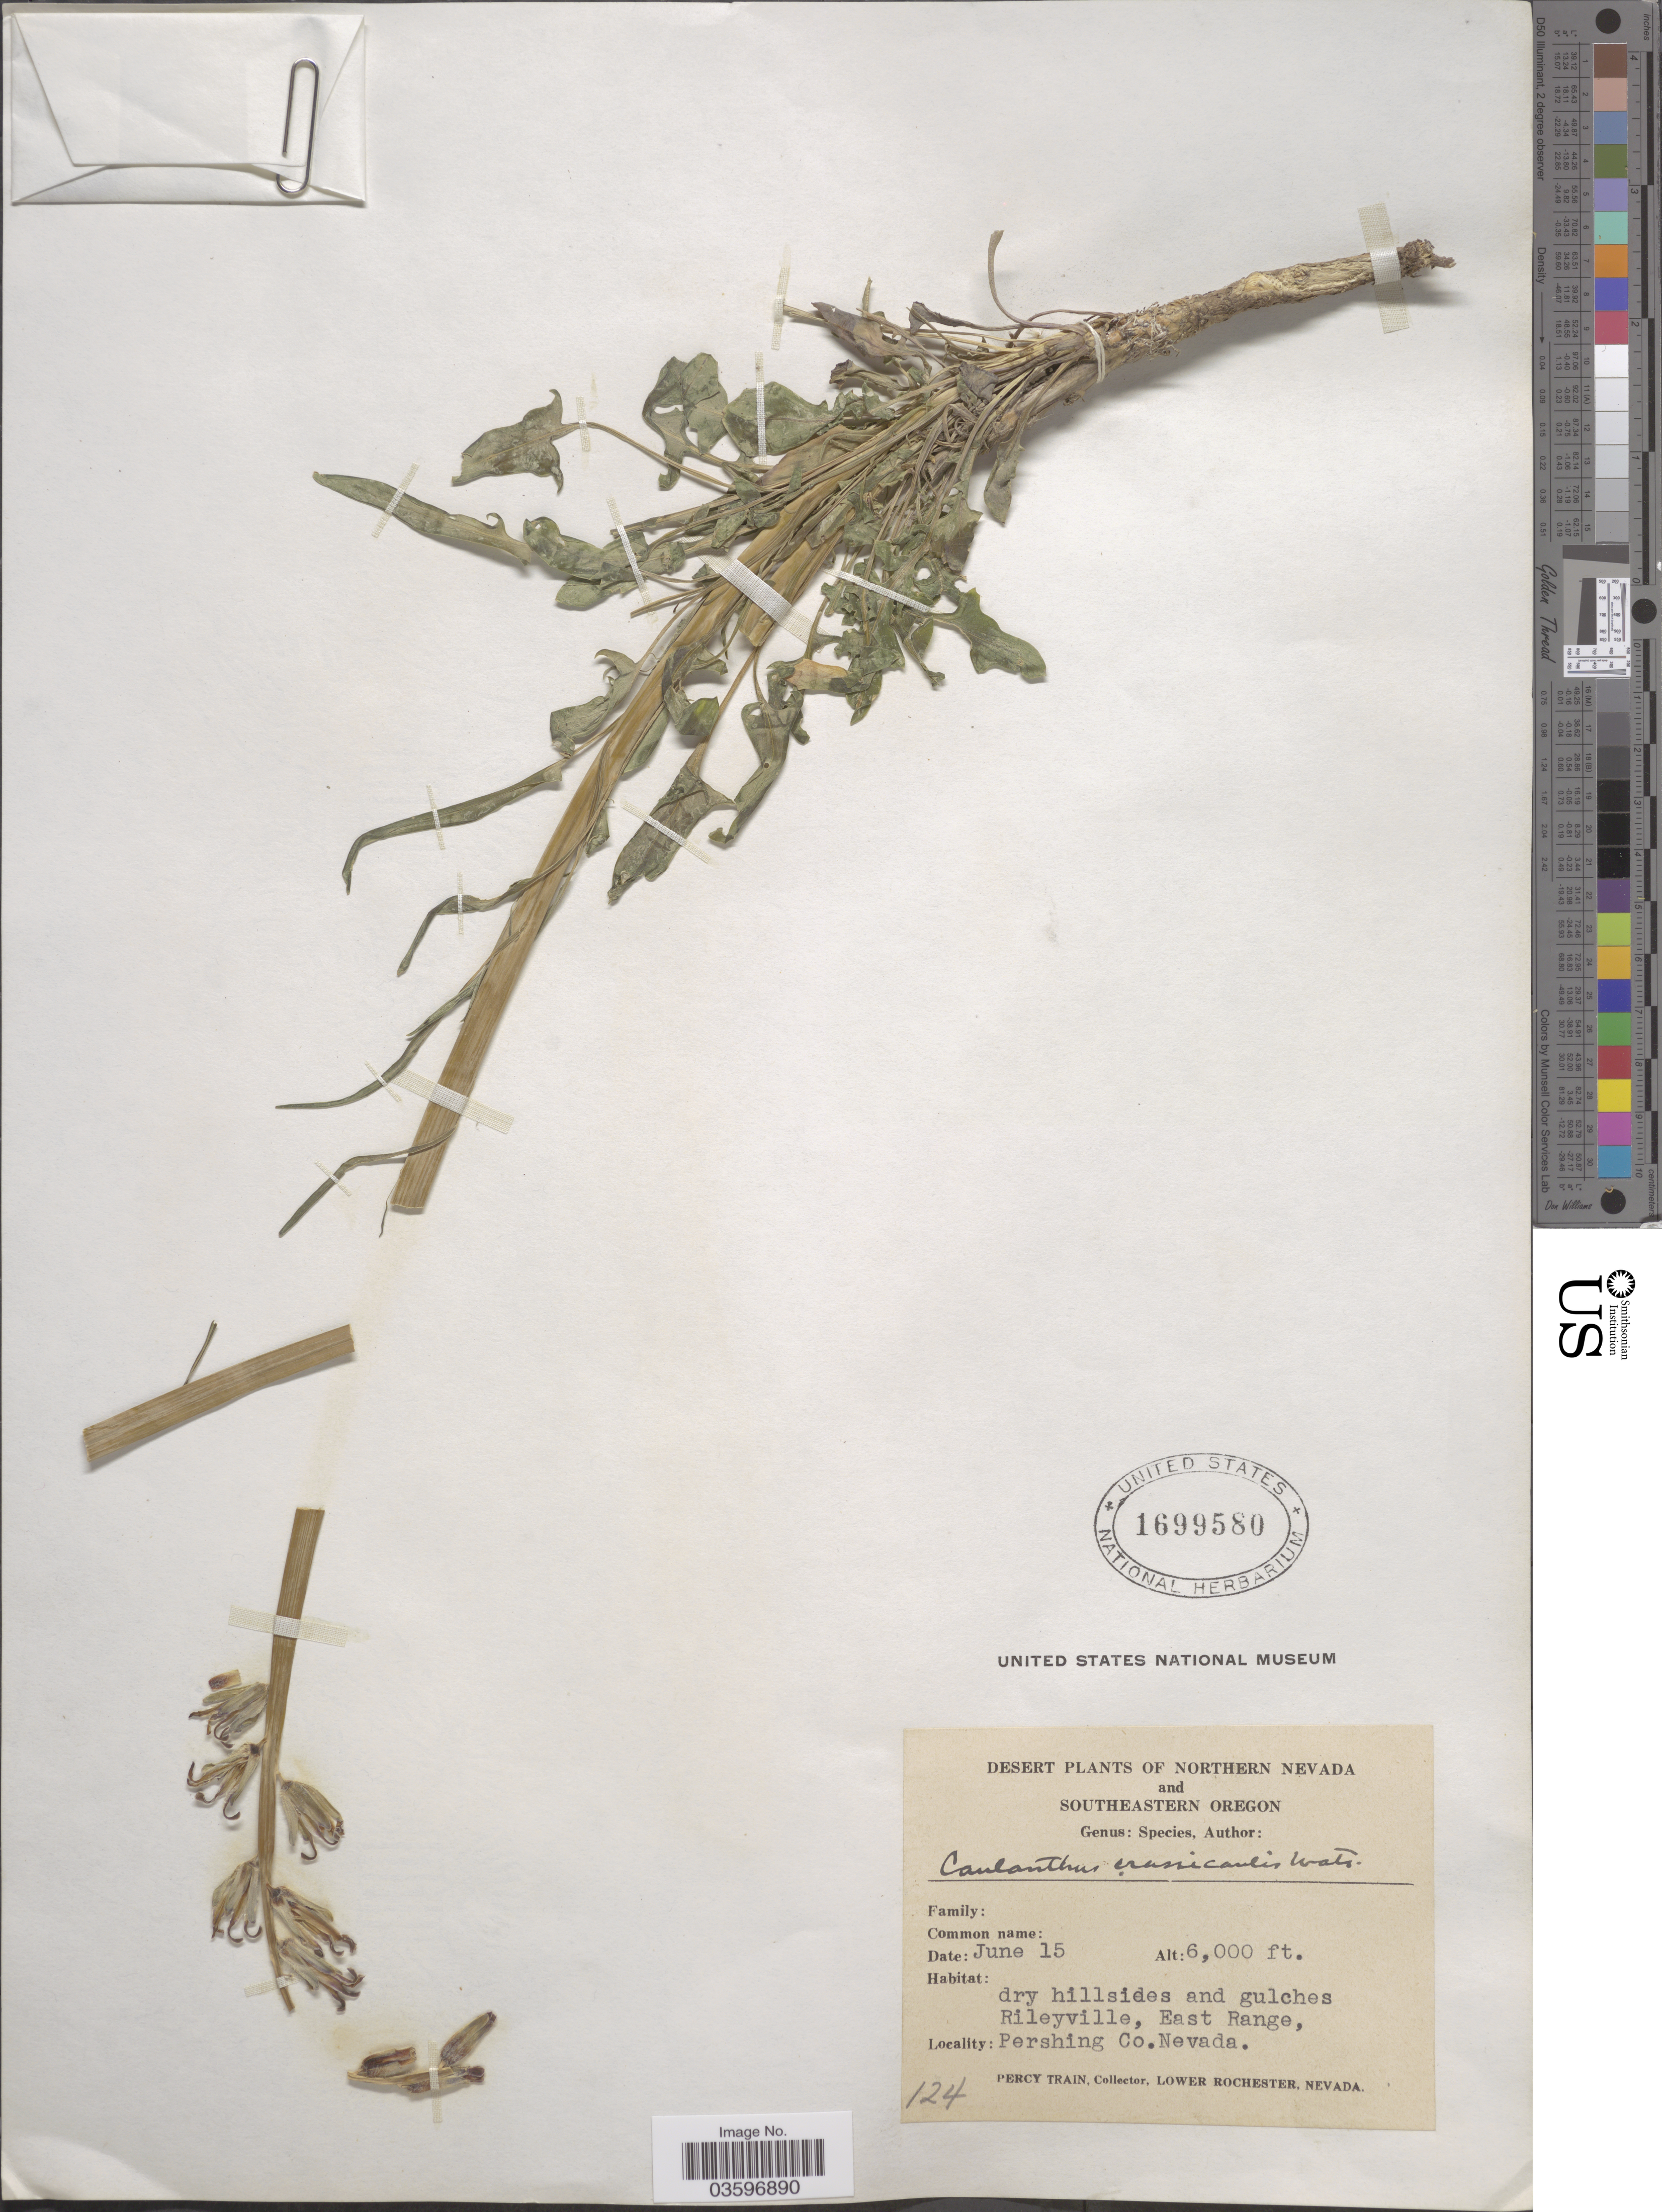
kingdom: Plantae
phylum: Tracheophyta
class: Magnoliopsida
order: Brassicales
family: Brassicaceae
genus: Caulanthus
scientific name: Caulanthus crassicaulis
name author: S. Watson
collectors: P. Train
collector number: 124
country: United States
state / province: Nevada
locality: Northern Nevada. Rileyville, East Range, Pershing Co.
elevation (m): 1829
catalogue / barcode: US 1699580